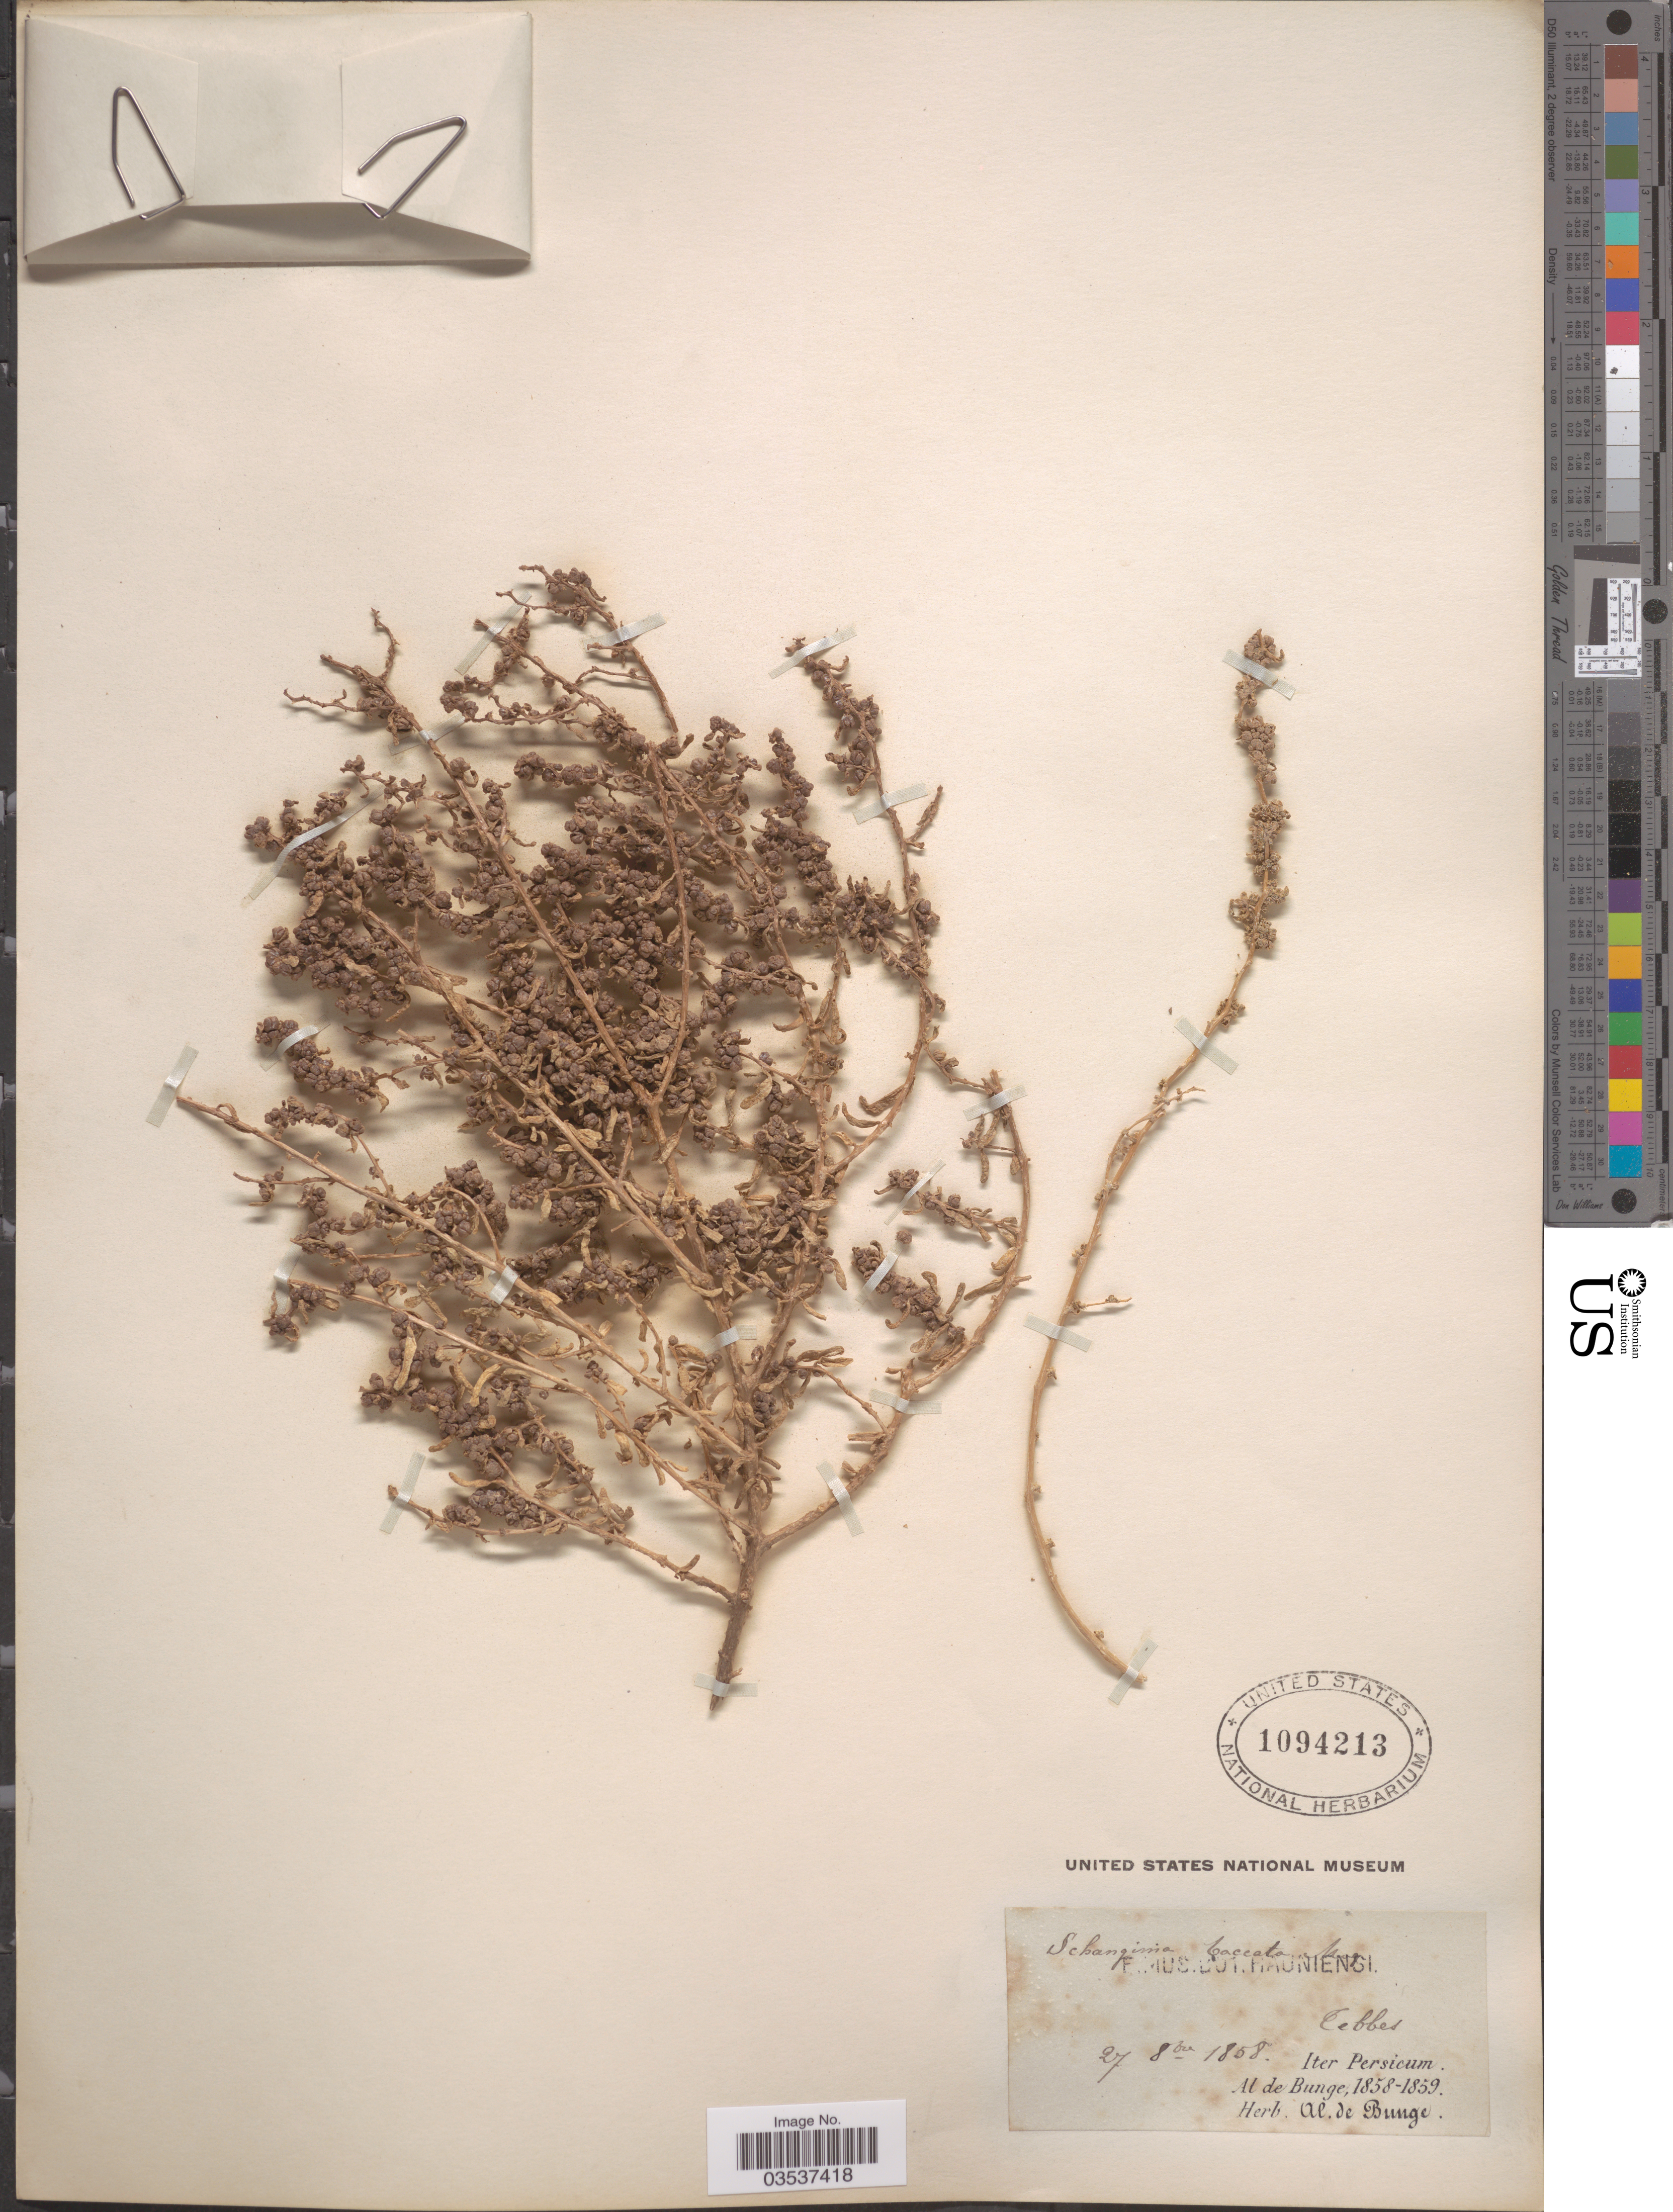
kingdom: Plantae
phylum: Tracheophyta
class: Magnoliopsida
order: Caryophyllales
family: Amaranthaceae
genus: Suaeda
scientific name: Suaeda aegyptiaca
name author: (Hasselq.) Zohary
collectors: A. de Bunge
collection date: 1858-10-27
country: Iran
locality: Tebbes. Iter Persicum.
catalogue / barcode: US 1094213